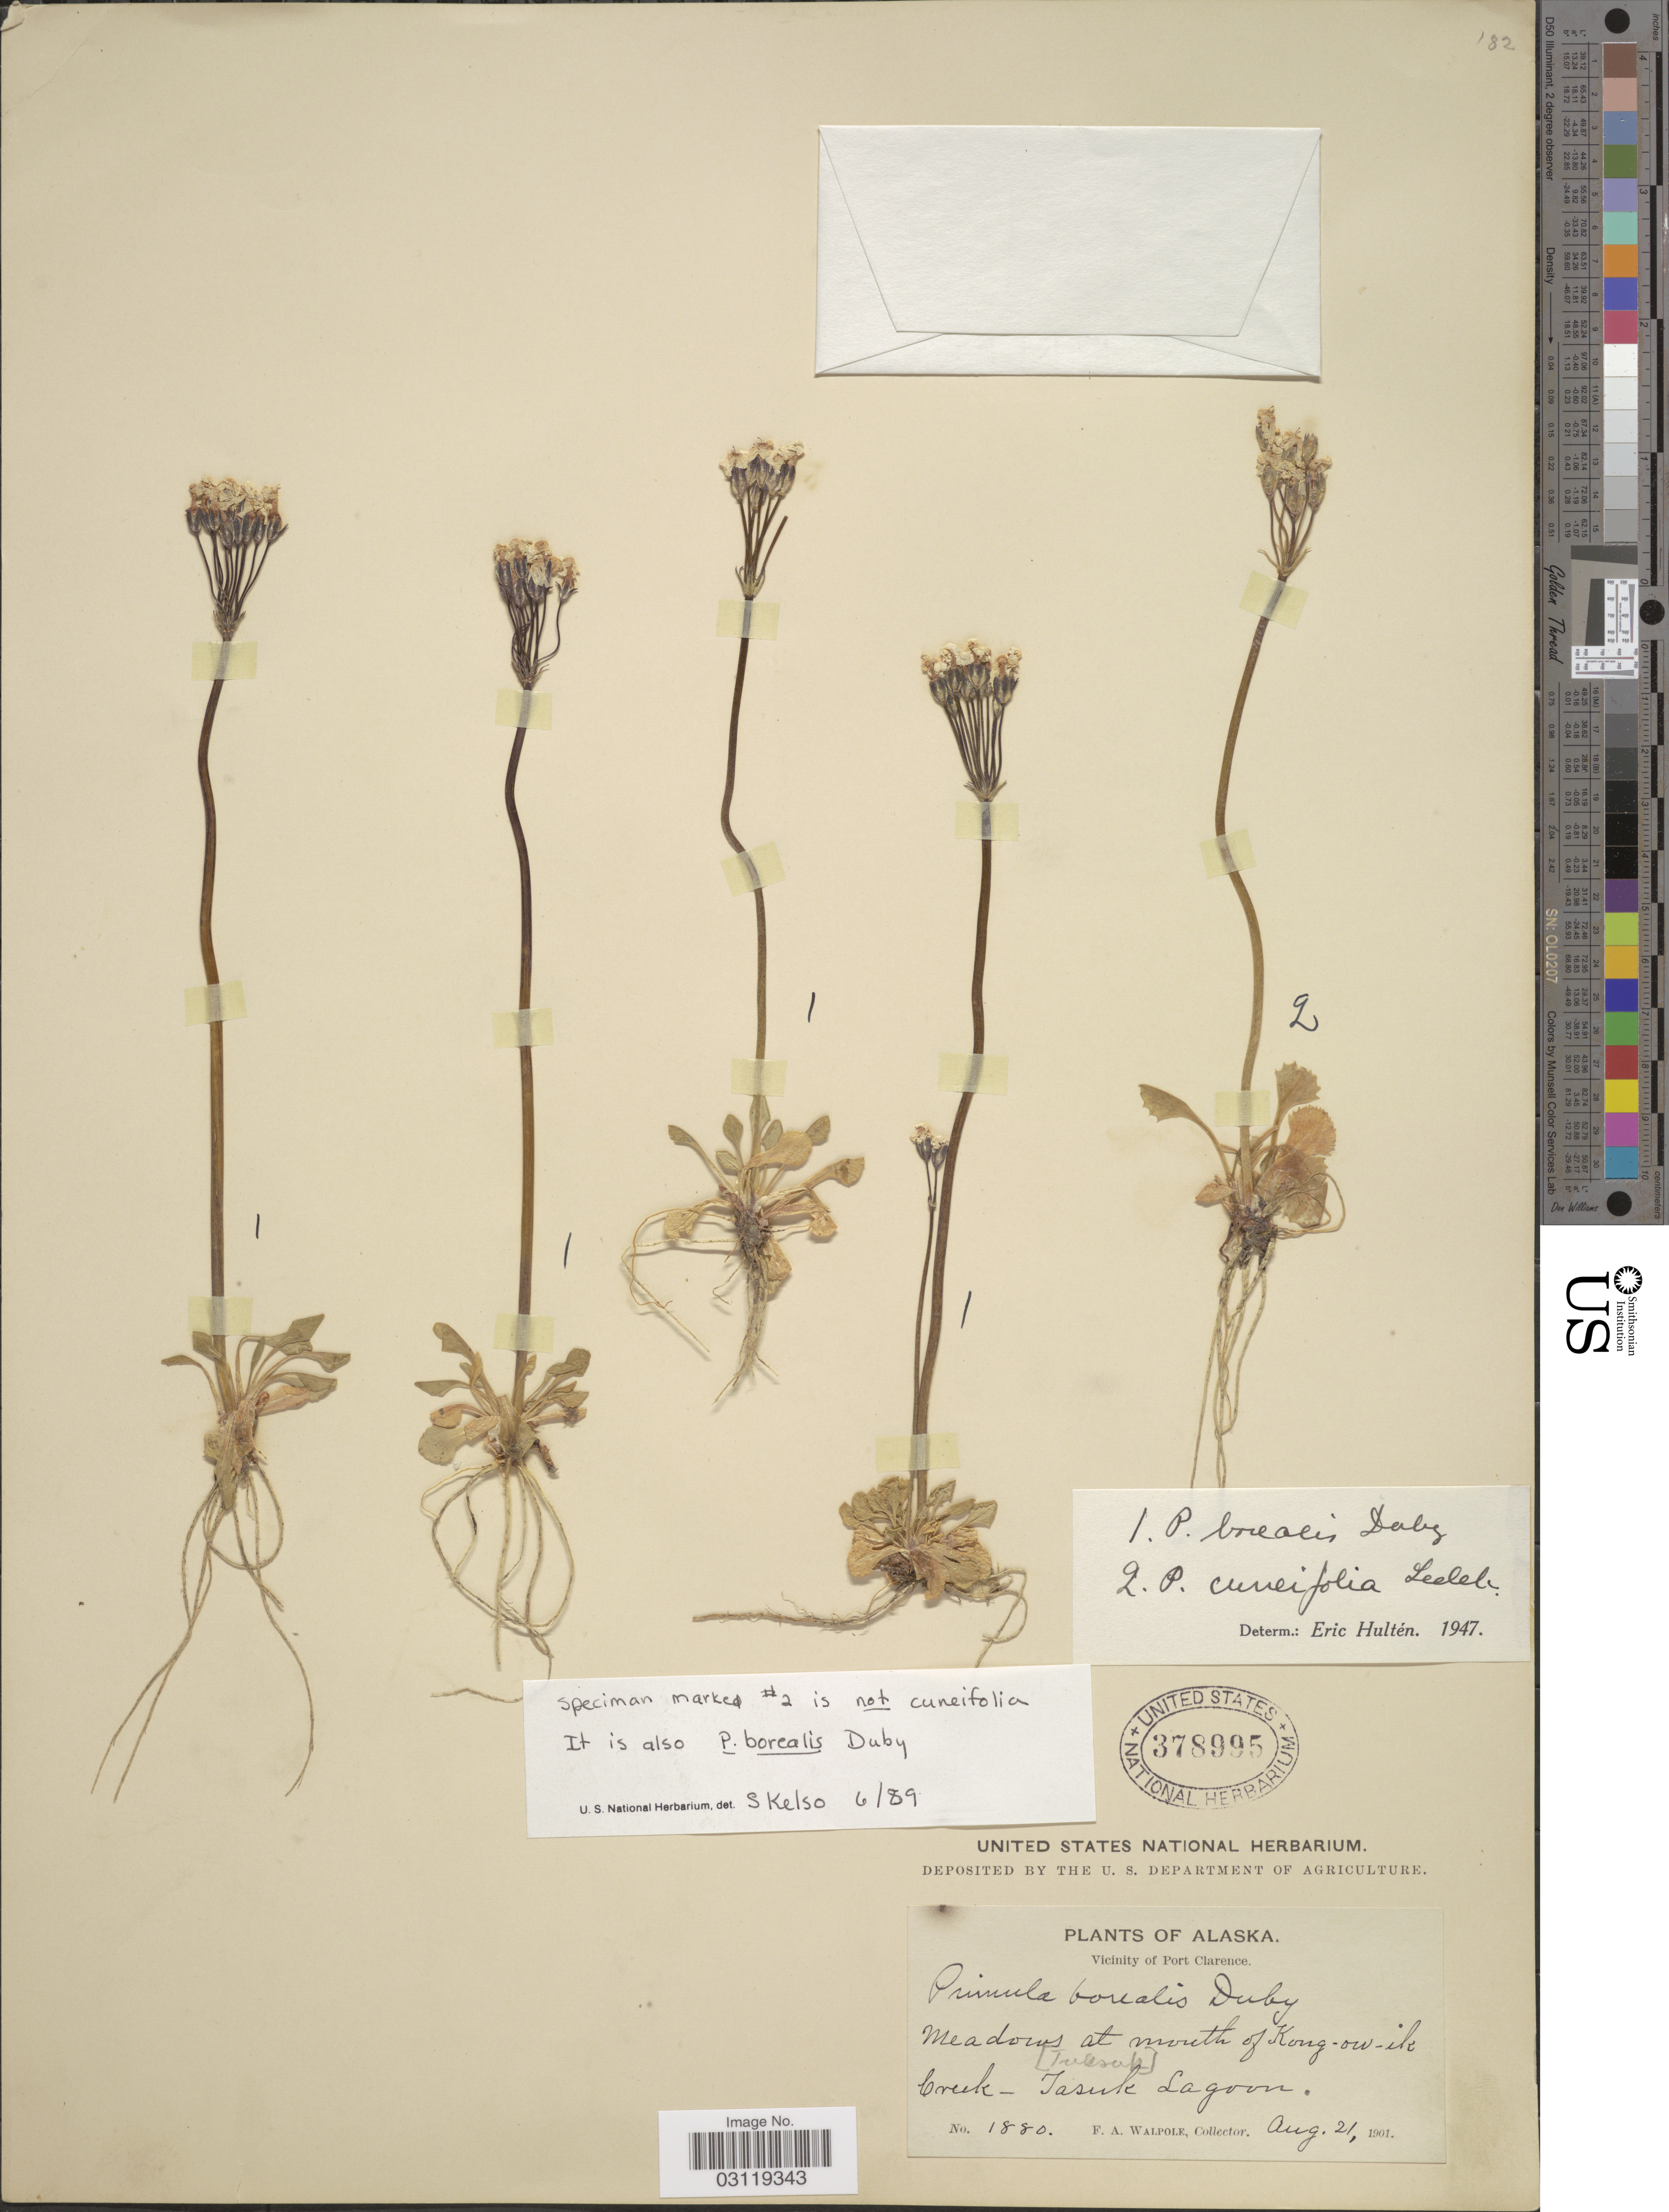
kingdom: Plantae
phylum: Tracheophyta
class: Magnoliopsida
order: Ericales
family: Primulaceae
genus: Primula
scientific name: Primula borealis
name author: Duby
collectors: F. Walpole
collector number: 1880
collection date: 1901-08-21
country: United States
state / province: Alaska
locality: Vicinity of Port Clarence. Meadows at mouth of Kong-ow-ik Creek - Tasuk Lagoon.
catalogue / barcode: US 378995